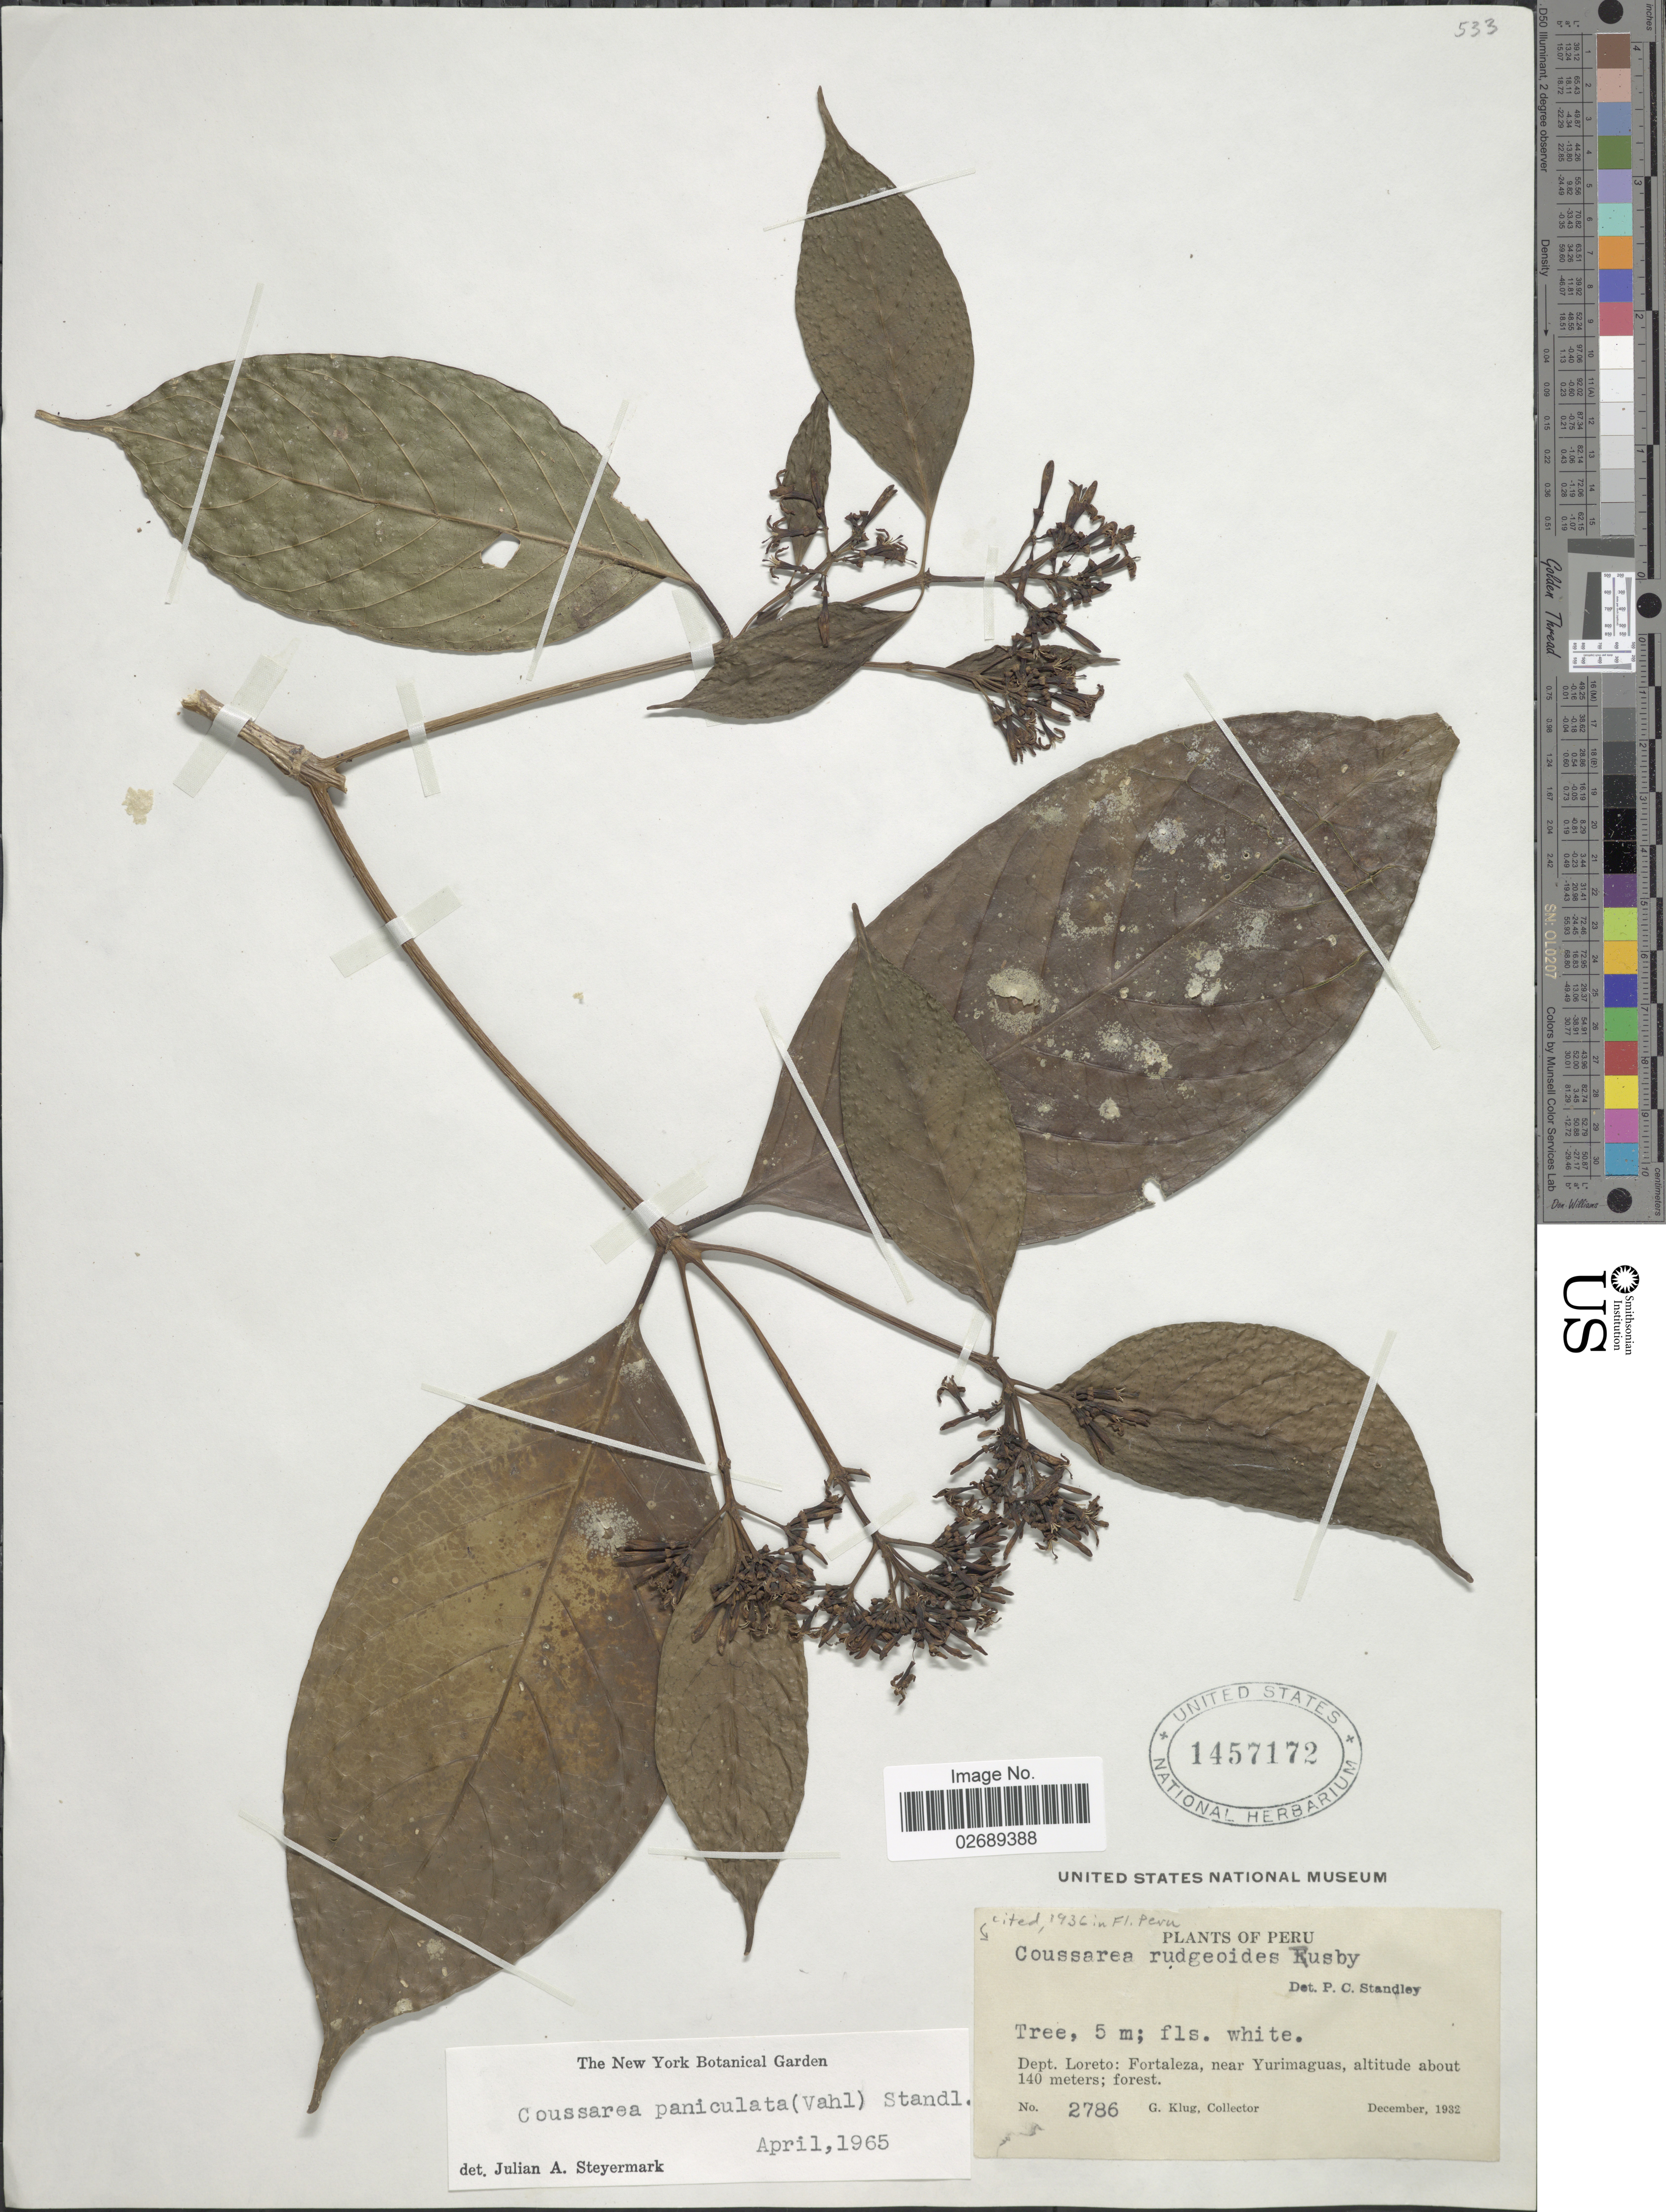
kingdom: Plantae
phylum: Tracheophyta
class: Magnoliopsida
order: Gentianales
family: Rubiaceae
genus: Coussarea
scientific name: Coussarea paniculata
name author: (Vahl) Standl.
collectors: G. Klug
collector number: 2786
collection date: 1932-12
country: Peru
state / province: Loreto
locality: Dept. Loreto: Fortaleza, near Yurimaguas.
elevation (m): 140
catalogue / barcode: US 1457172